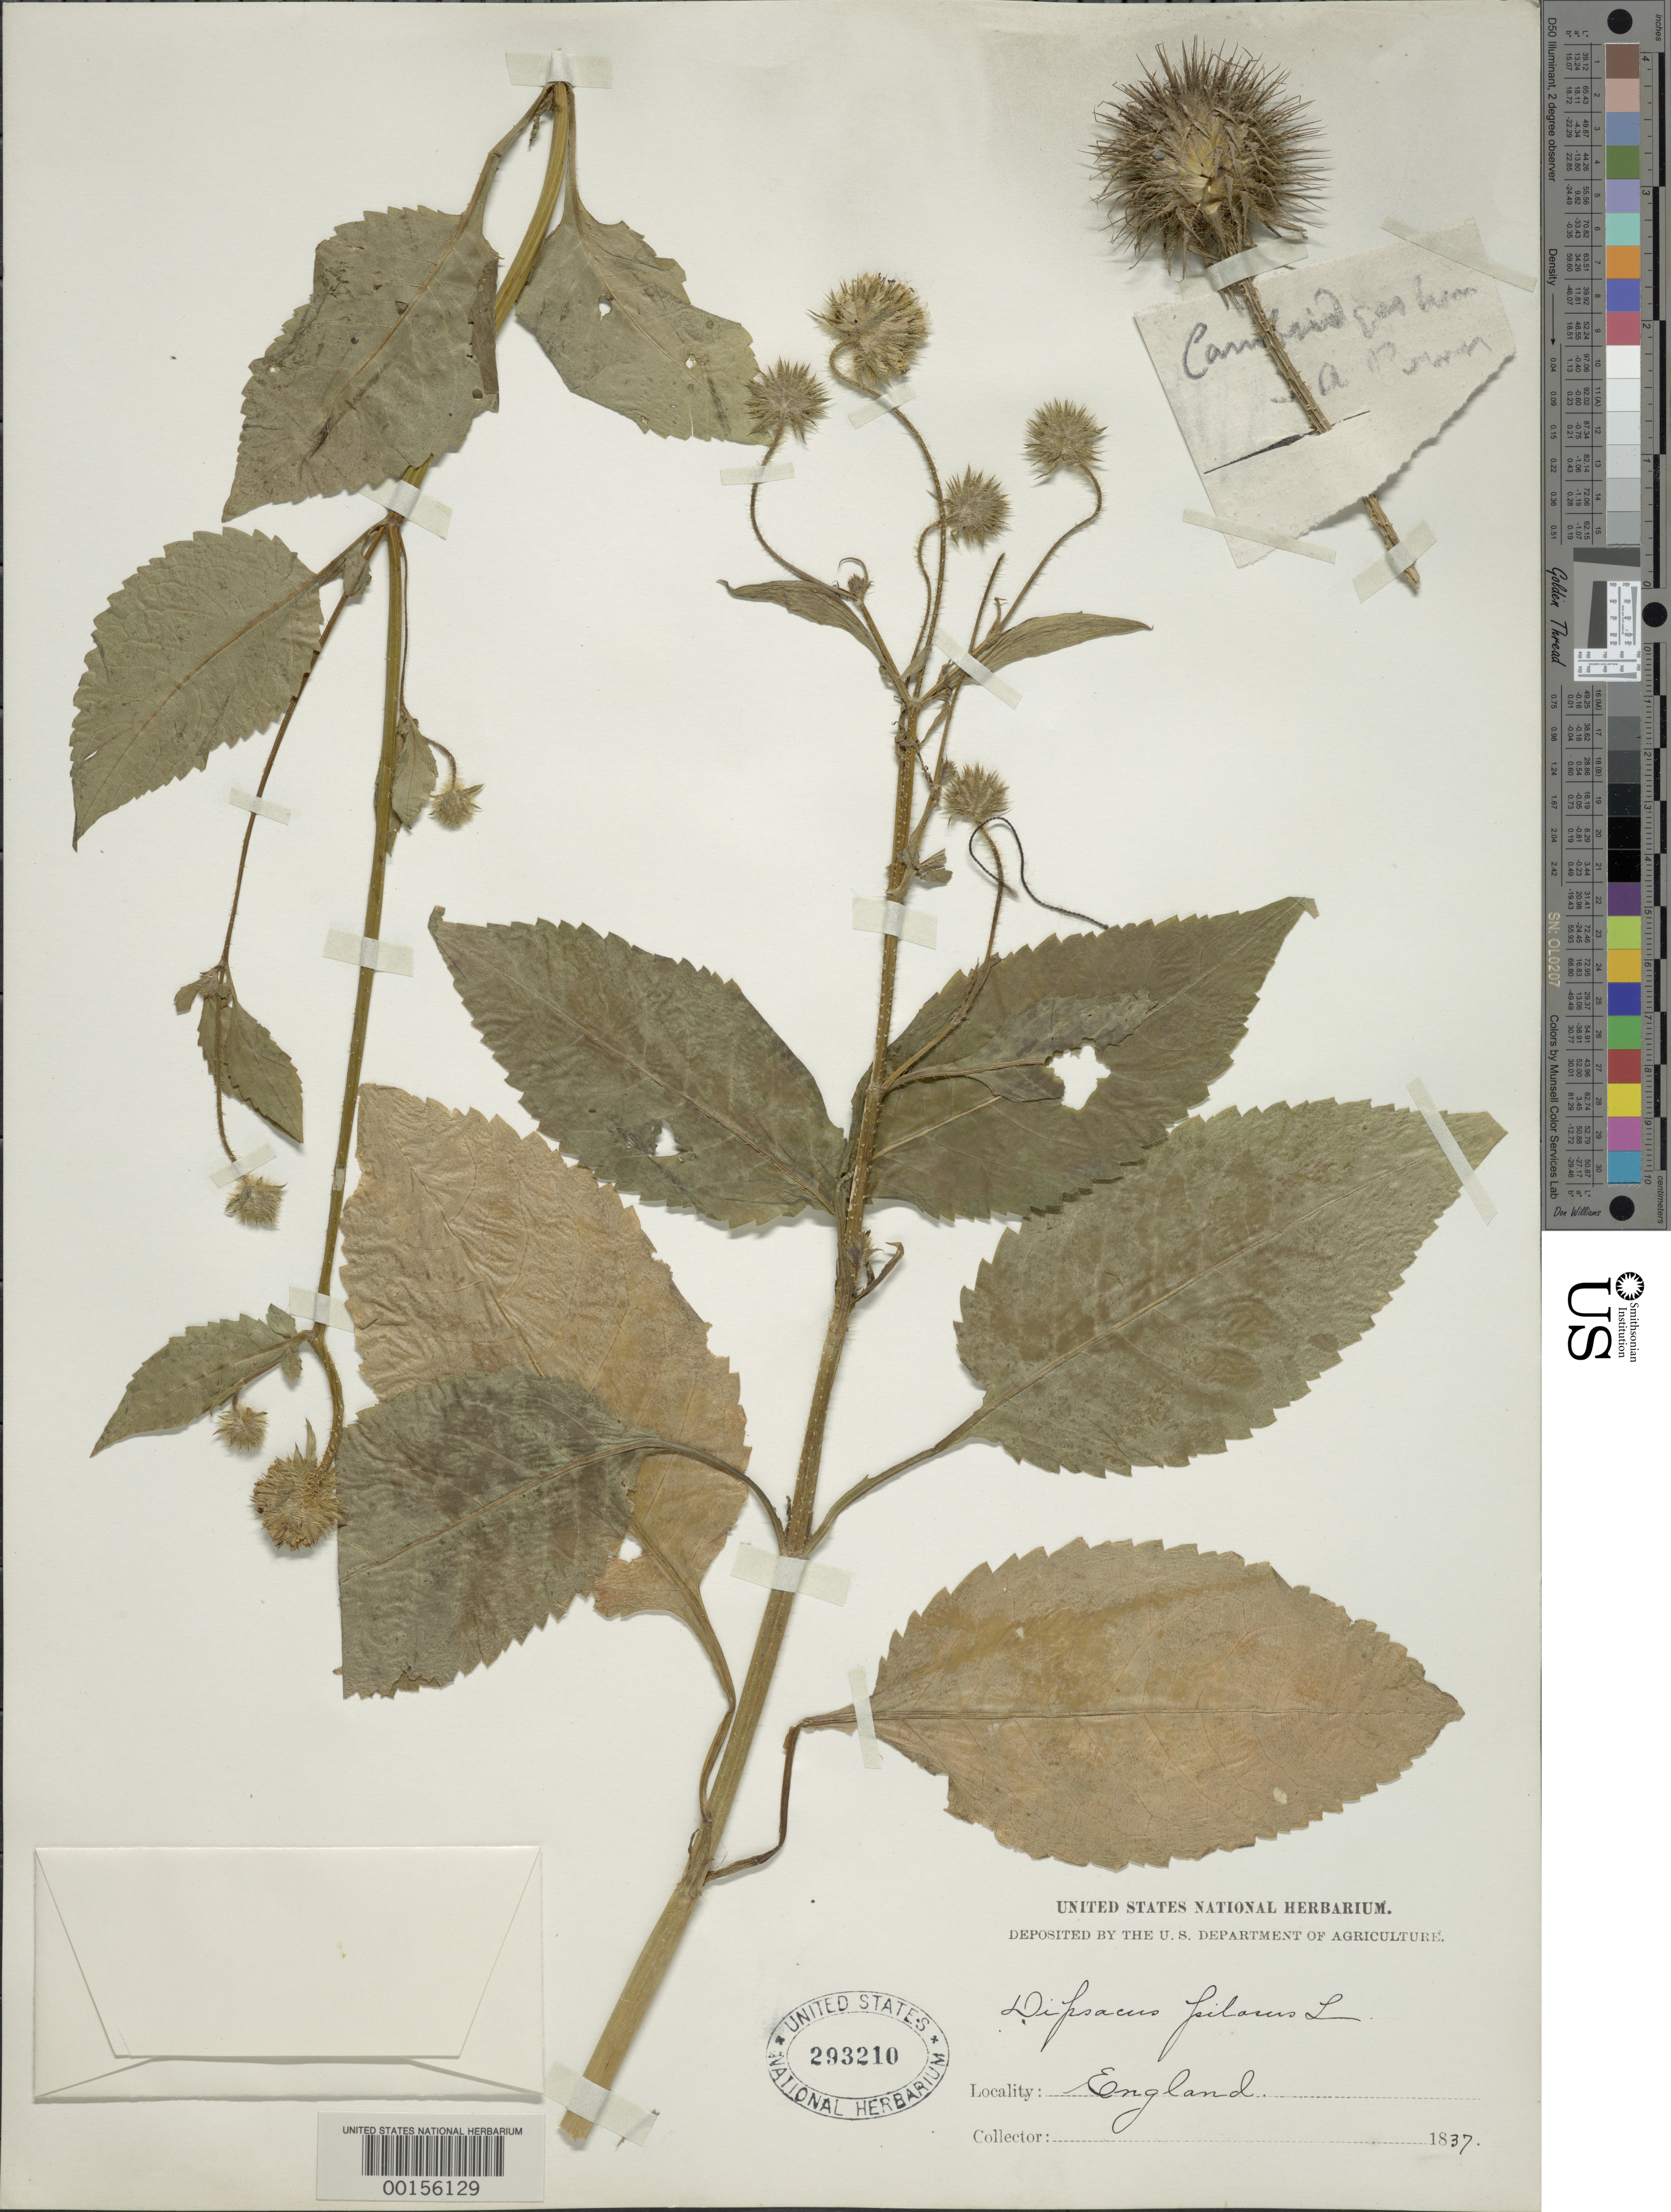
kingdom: Plantae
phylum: Tracheophyta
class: Magnoliopsida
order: Dipsacales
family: Caprifoliaceae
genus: Dipsacus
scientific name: Dipsacus pilosus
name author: L.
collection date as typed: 1837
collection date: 1837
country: United Kingdom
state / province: England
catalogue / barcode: US 293210